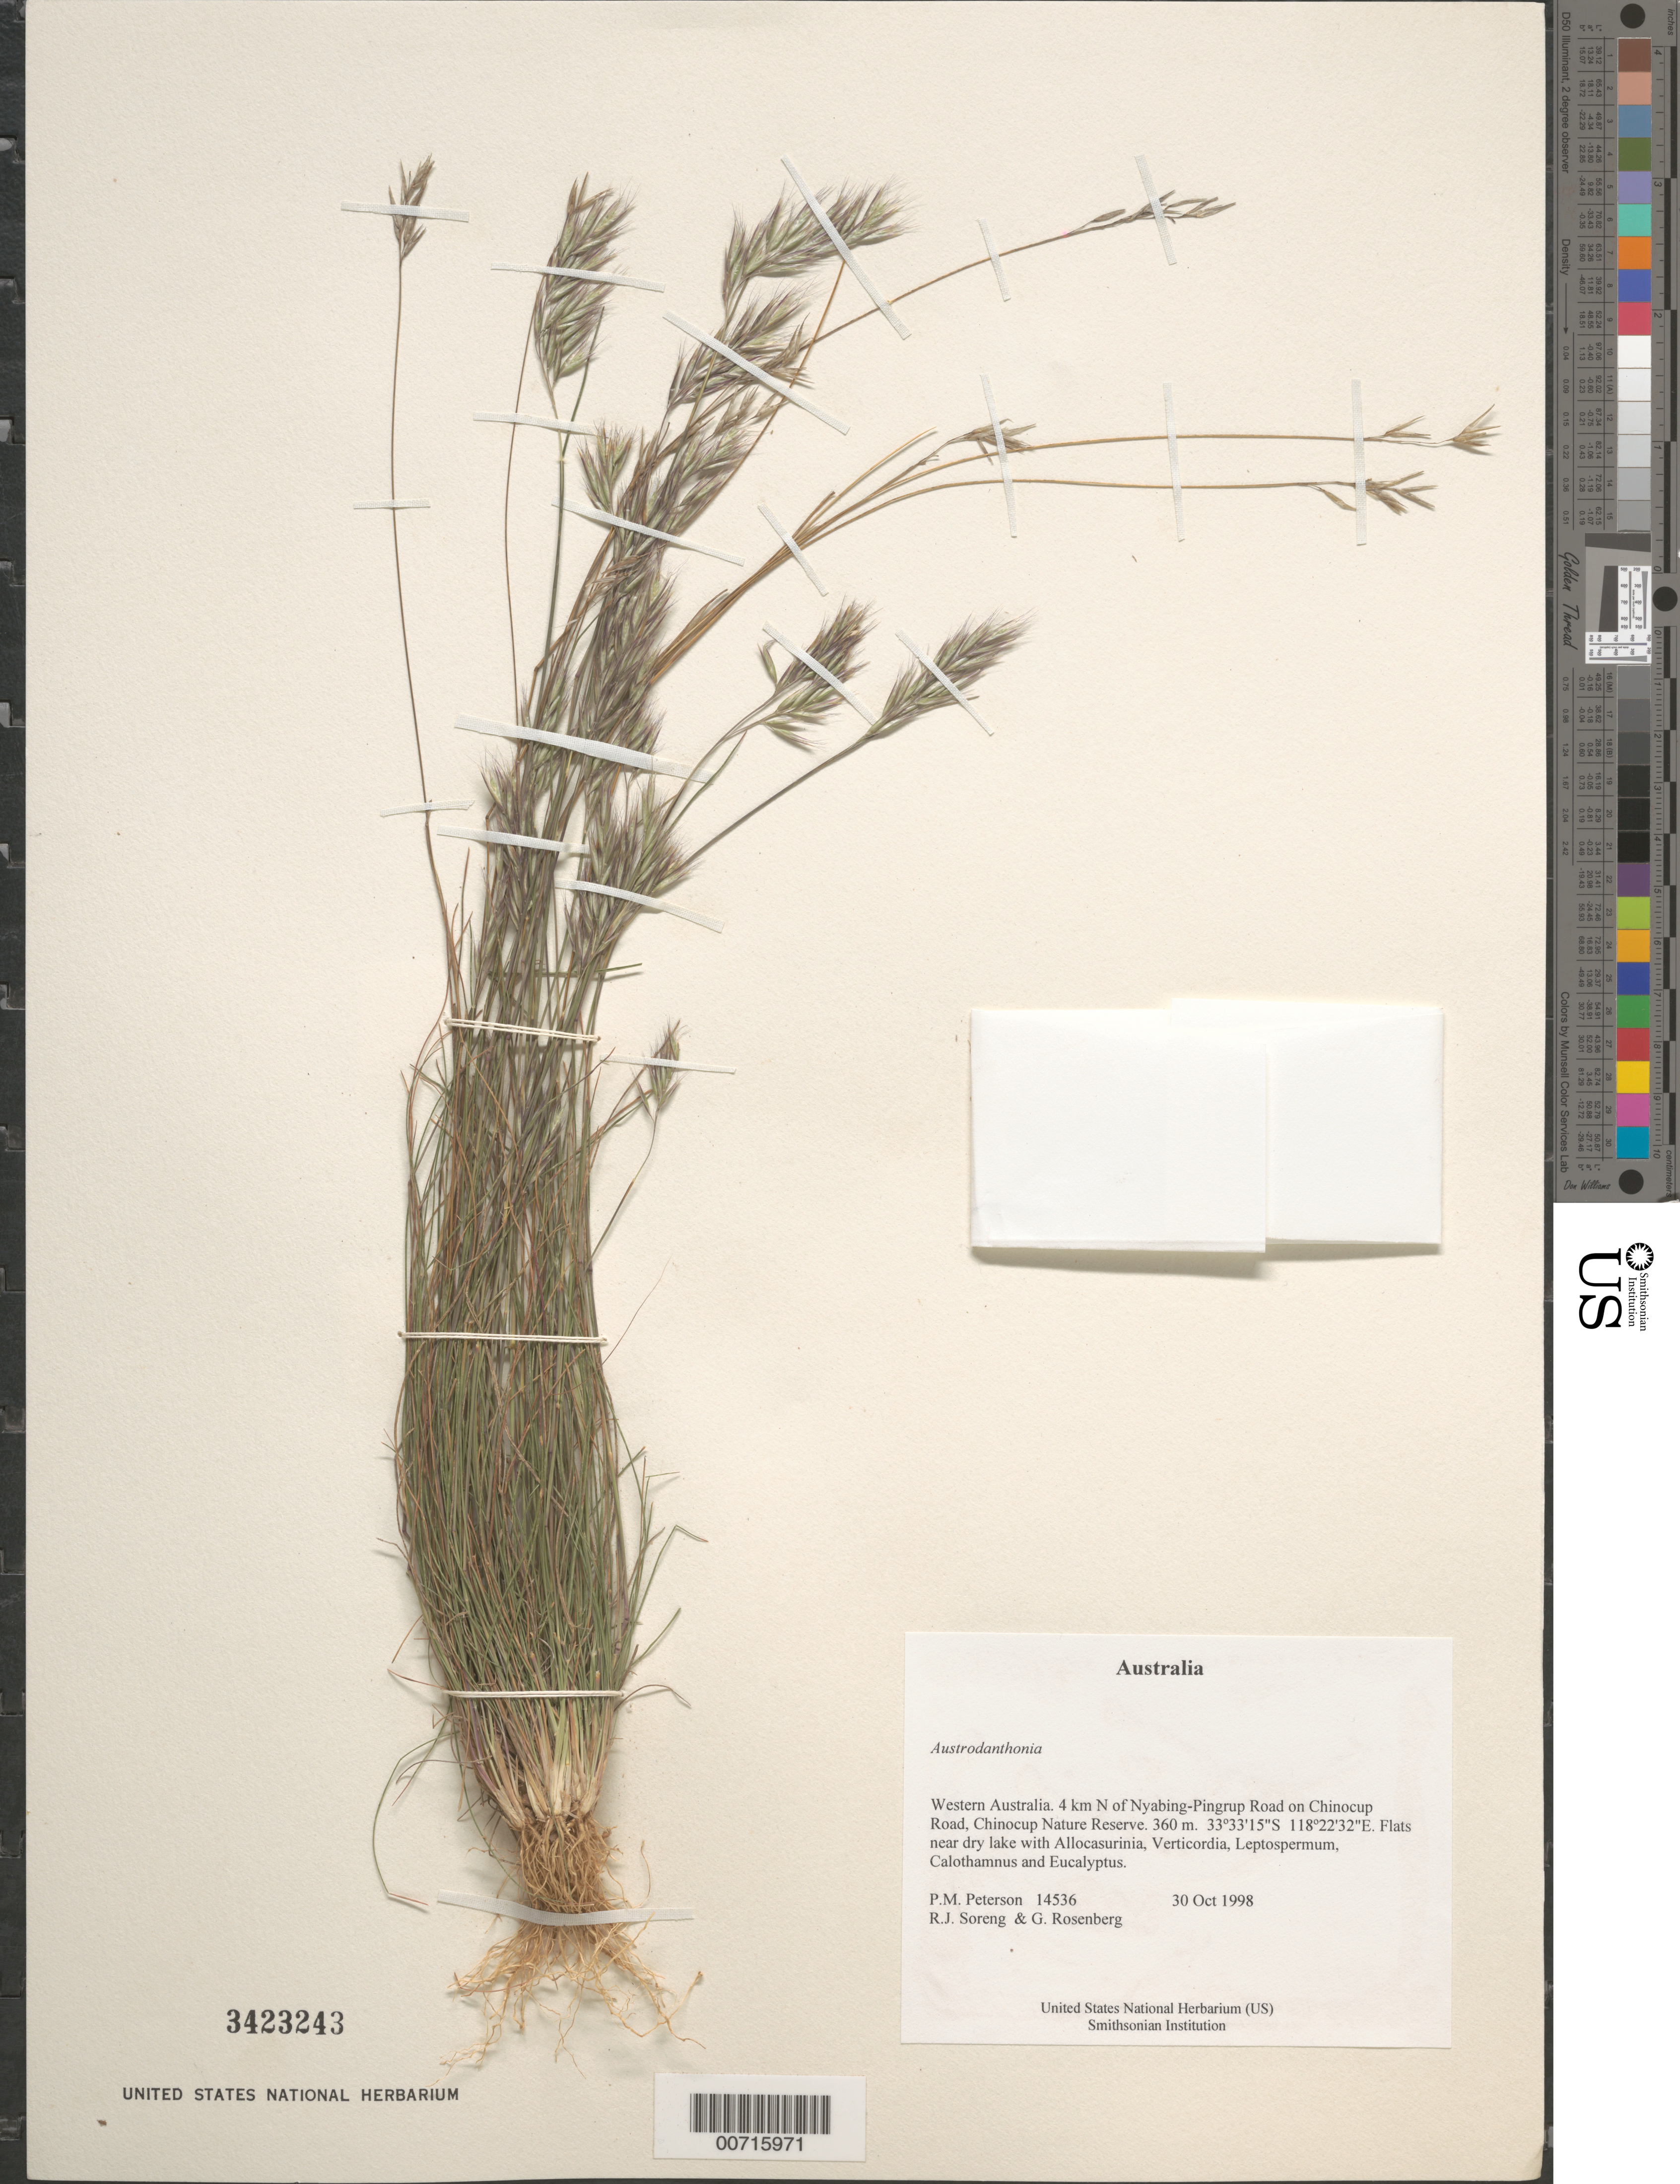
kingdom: Plantae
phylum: Tracheophyta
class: Liliopsida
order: Poales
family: Poaceae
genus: Austrodanthonia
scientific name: Austrodanthonia sp.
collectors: P. M. Peterson, R. J. Soreng & G. Rosenberg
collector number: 14536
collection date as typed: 30 Oct 1998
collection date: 1998-10-30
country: Australia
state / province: Western Australia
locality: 4 km N of Nyabing-Pingrup Road on Chinocup Road, Chinocup Nature Reserve.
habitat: Flats near dry lake with Allocasurinia, Verticordia, Leptospermum, Calothamnus and Eucalyptus.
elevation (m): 360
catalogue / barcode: US 3423243